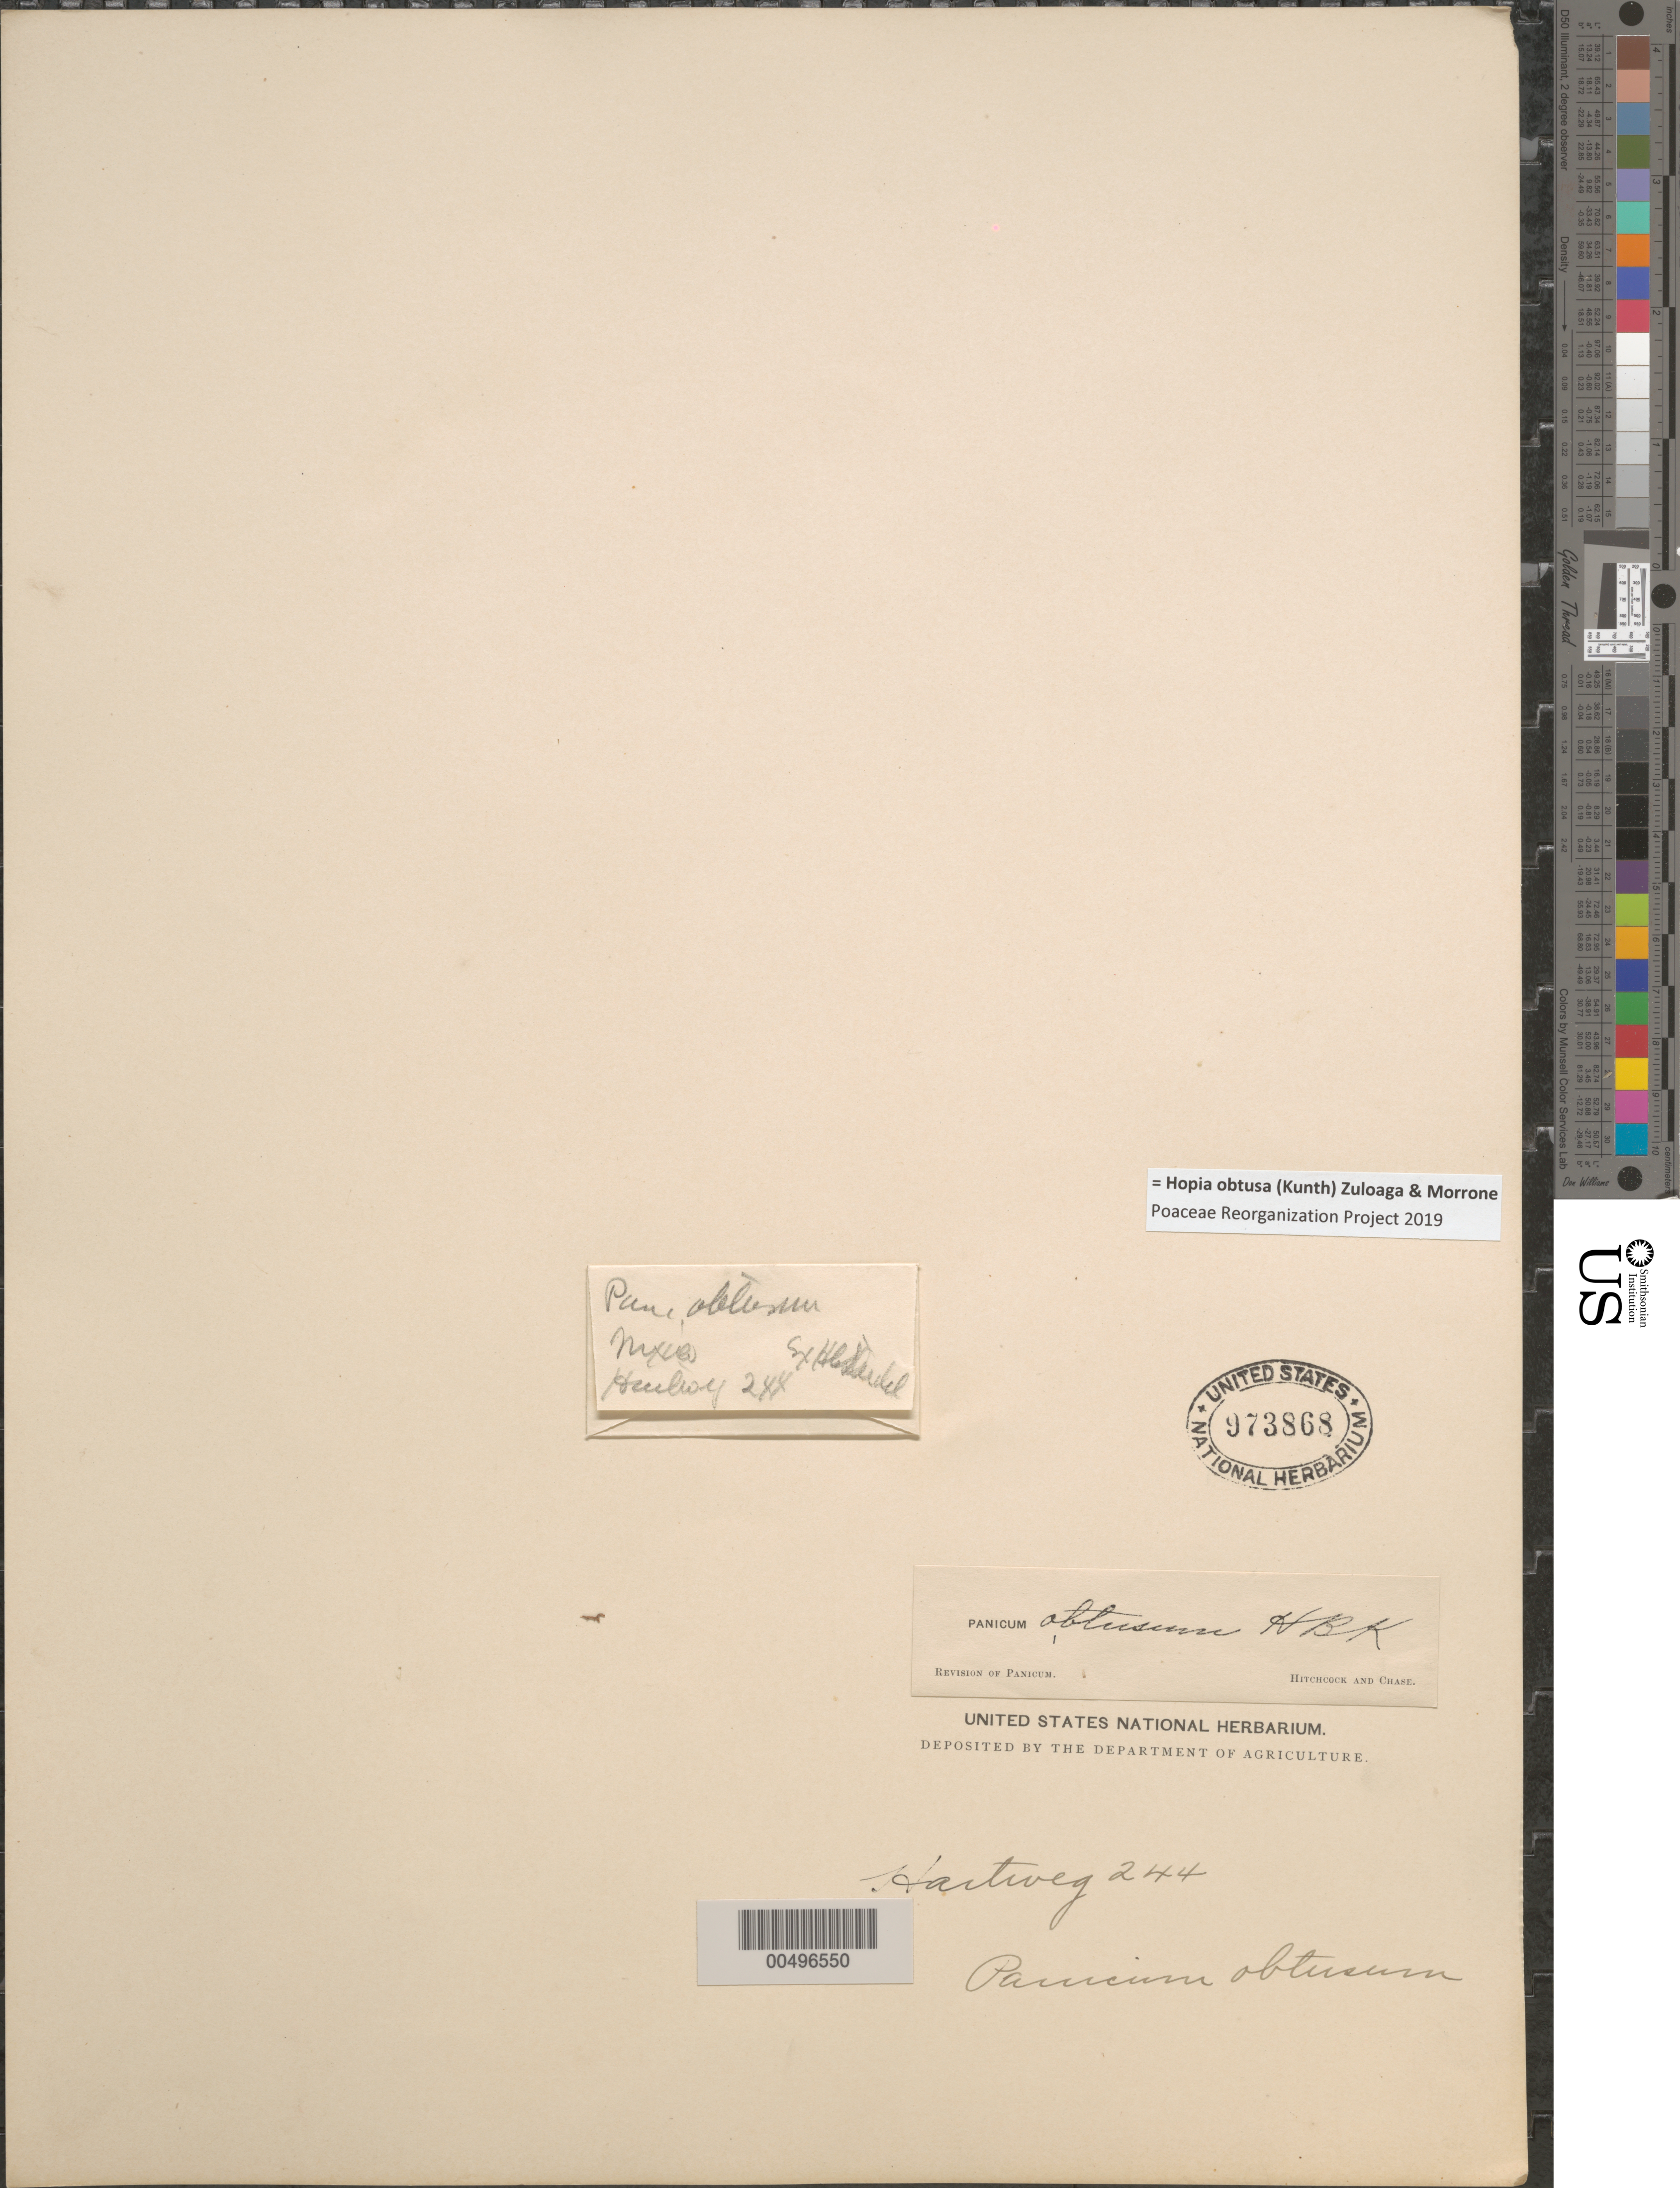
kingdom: Plantae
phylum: Tracheophyta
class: Liliopsida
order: Poales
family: Poaceae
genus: Panicum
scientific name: Panicum obtusum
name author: Kunth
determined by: Hitchcock, A. S.; Chase, [M.] A.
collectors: K. T. Hartweg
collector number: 244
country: Mexico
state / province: Durango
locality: San Ramon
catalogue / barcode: US 973868